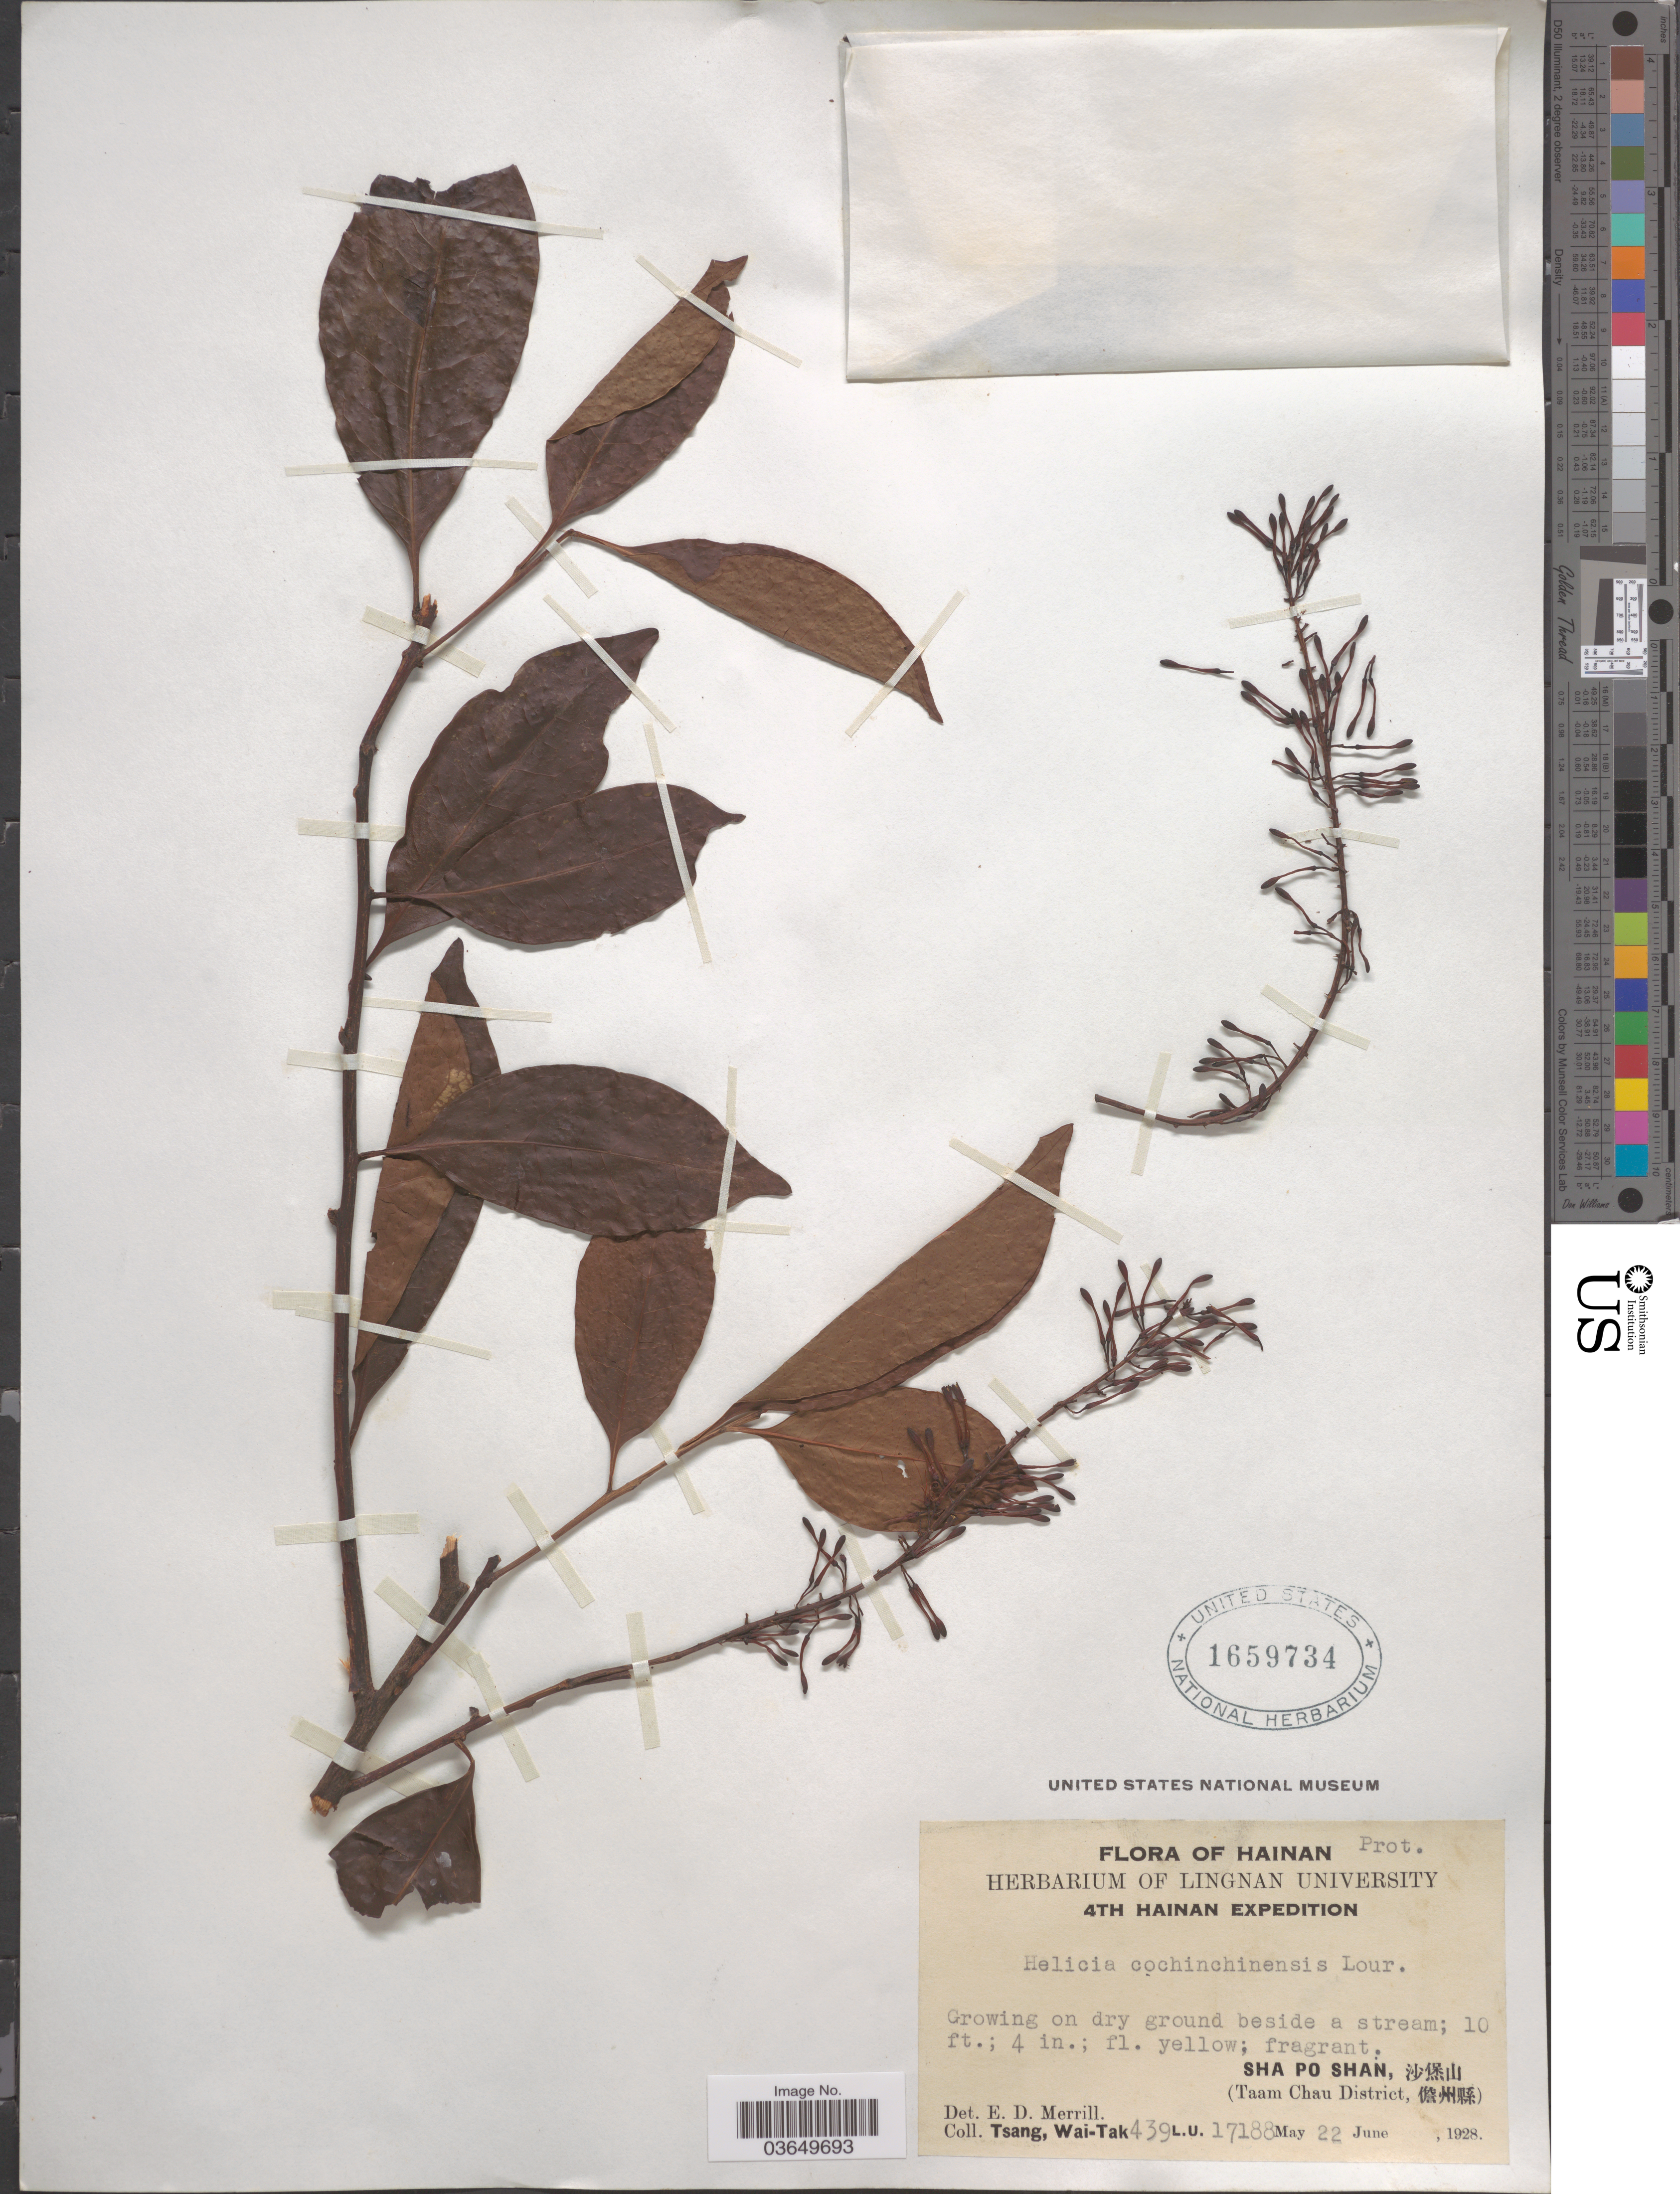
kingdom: Plantae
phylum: Tracheophyta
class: Magnoliopsida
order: Proteales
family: Proteaceae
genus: Helicia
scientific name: Helicia cochinchinensis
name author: Lour.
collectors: W. T. Tsang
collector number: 439L.U.17188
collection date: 1928-05-22/1928-06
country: China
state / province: Hainan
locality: Sha Po Shan, X. (Taam Chau District, X).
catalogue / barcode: US 1659734